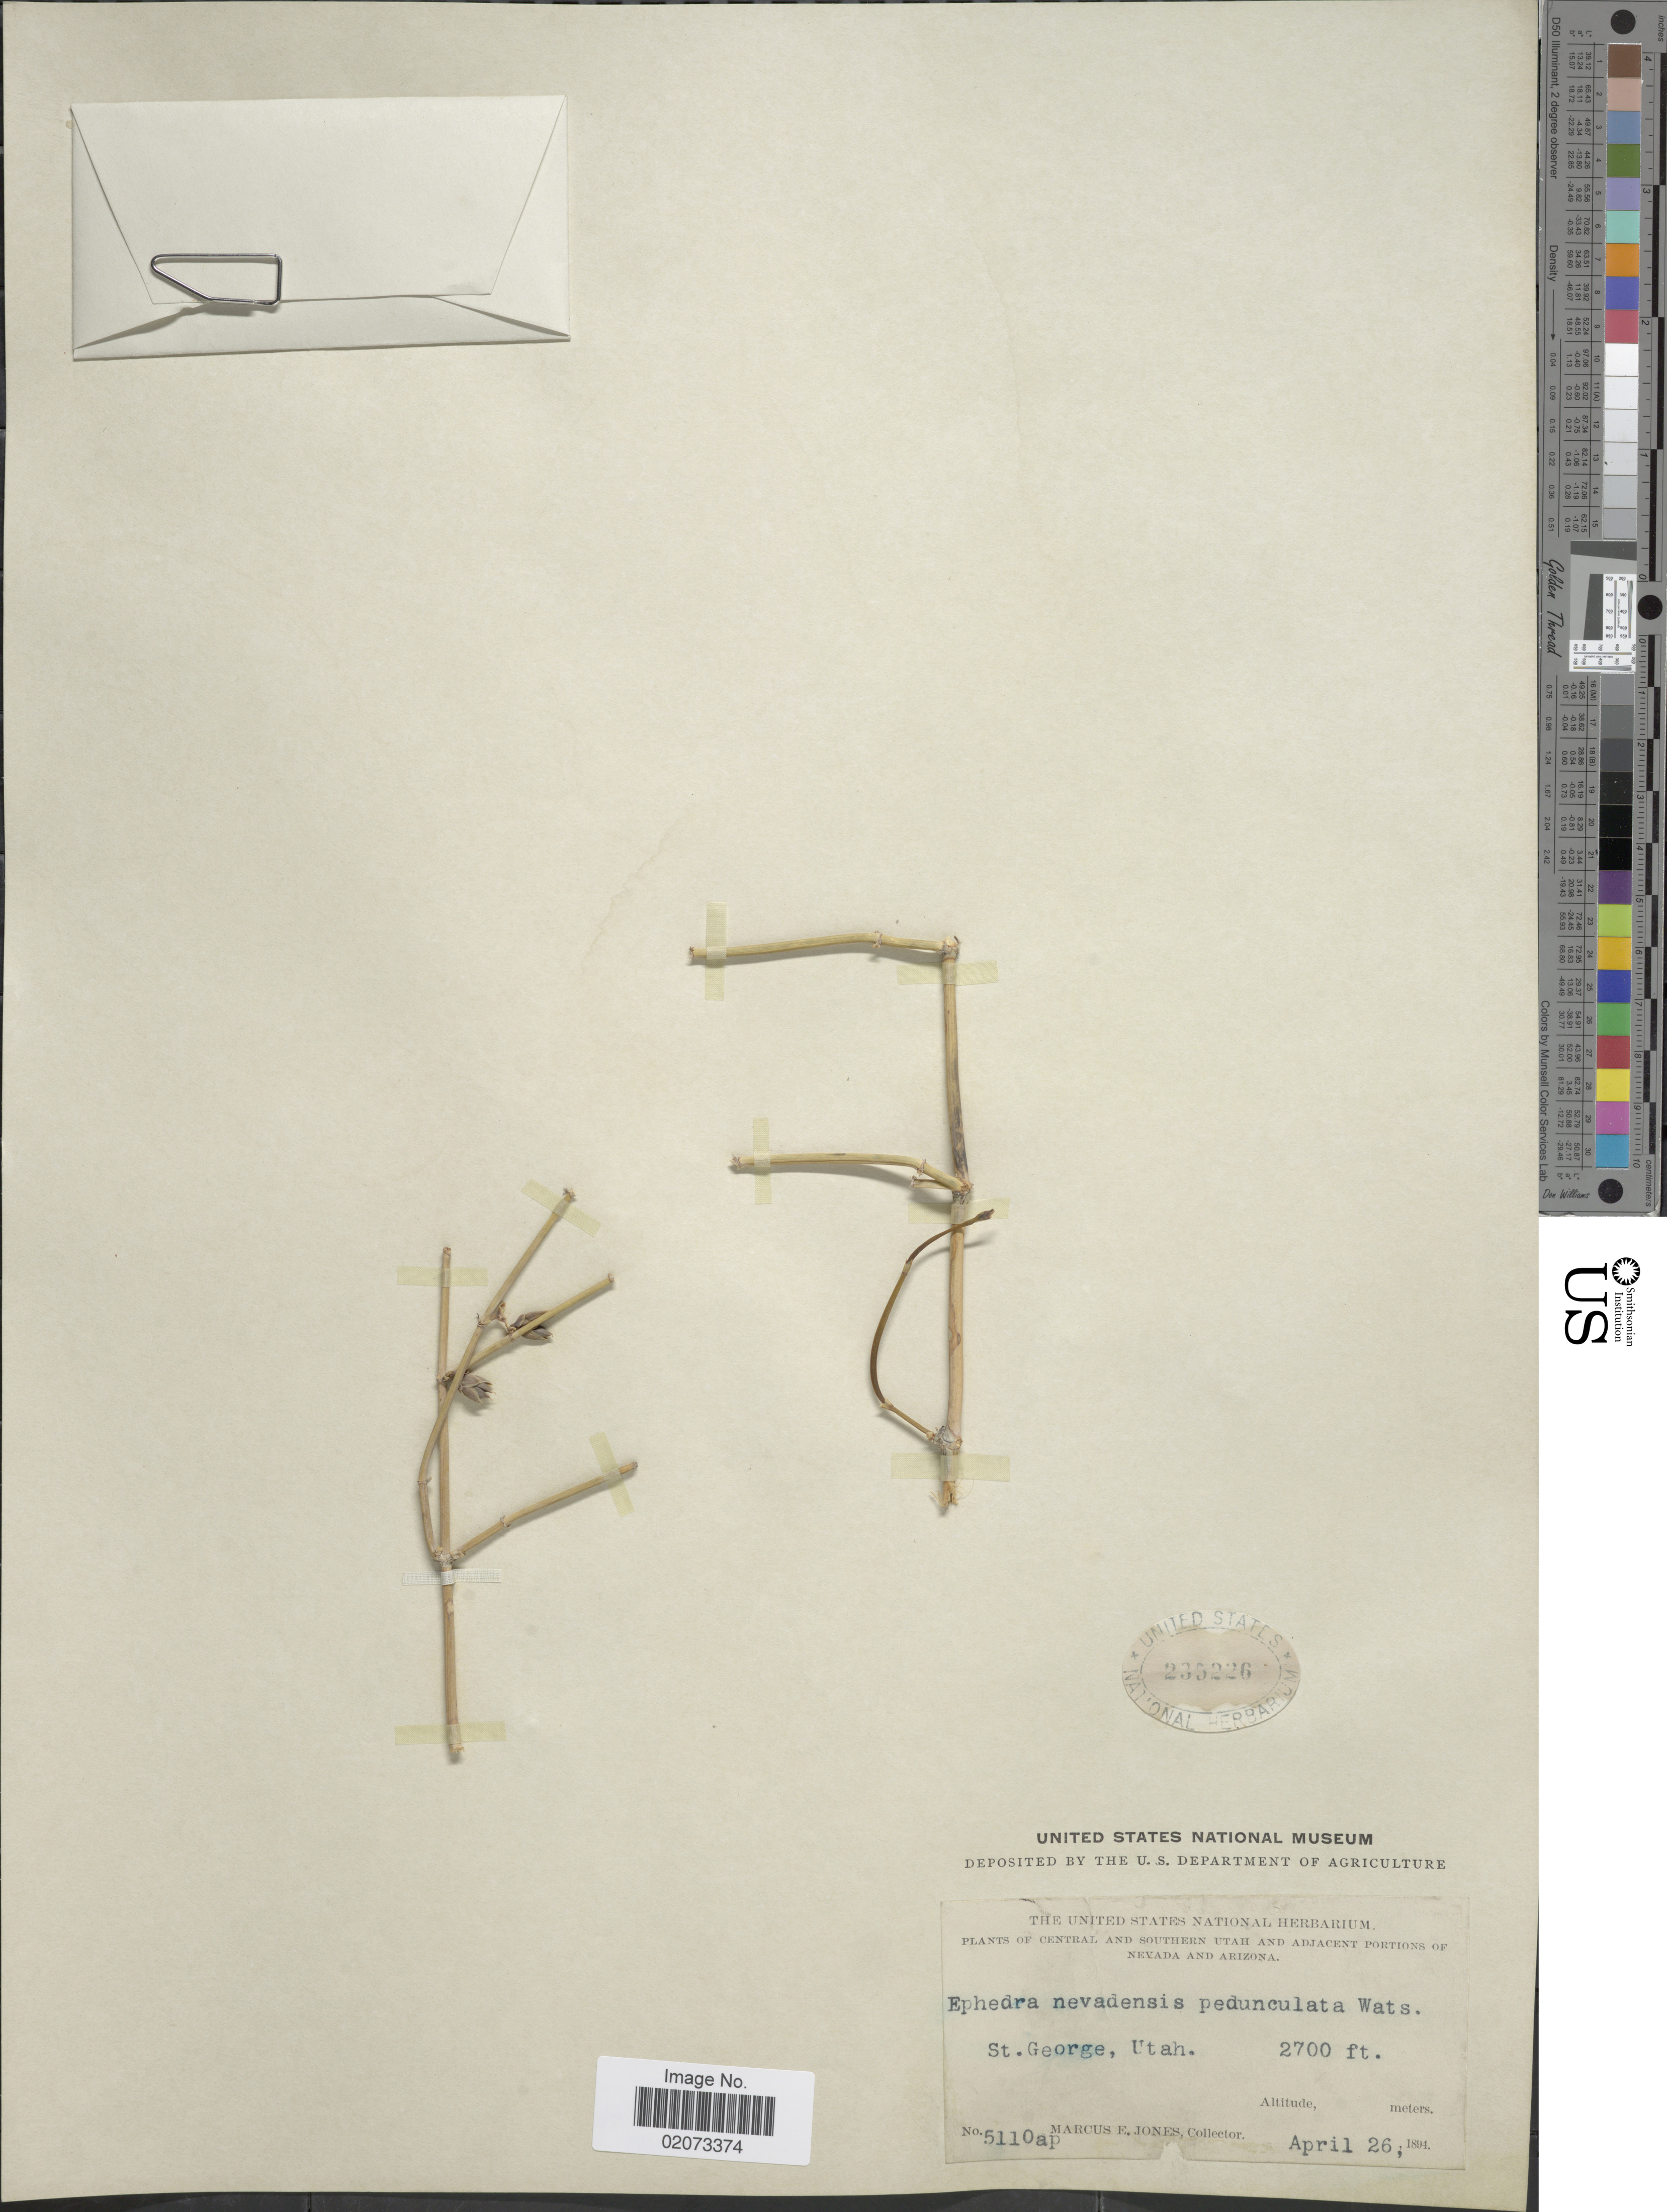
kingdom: Plantae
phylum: Tracheophyta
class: Gnetopsida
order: Ephedrales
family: Ephedraceae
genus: Ephedra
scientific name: Ephedra nevadensis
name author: S. Watson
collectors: M. E. Jones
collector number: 5110a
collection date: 1894-04-26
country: United States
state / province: Utah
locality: St. George, Utah.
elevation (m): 823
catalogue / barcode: US 235226